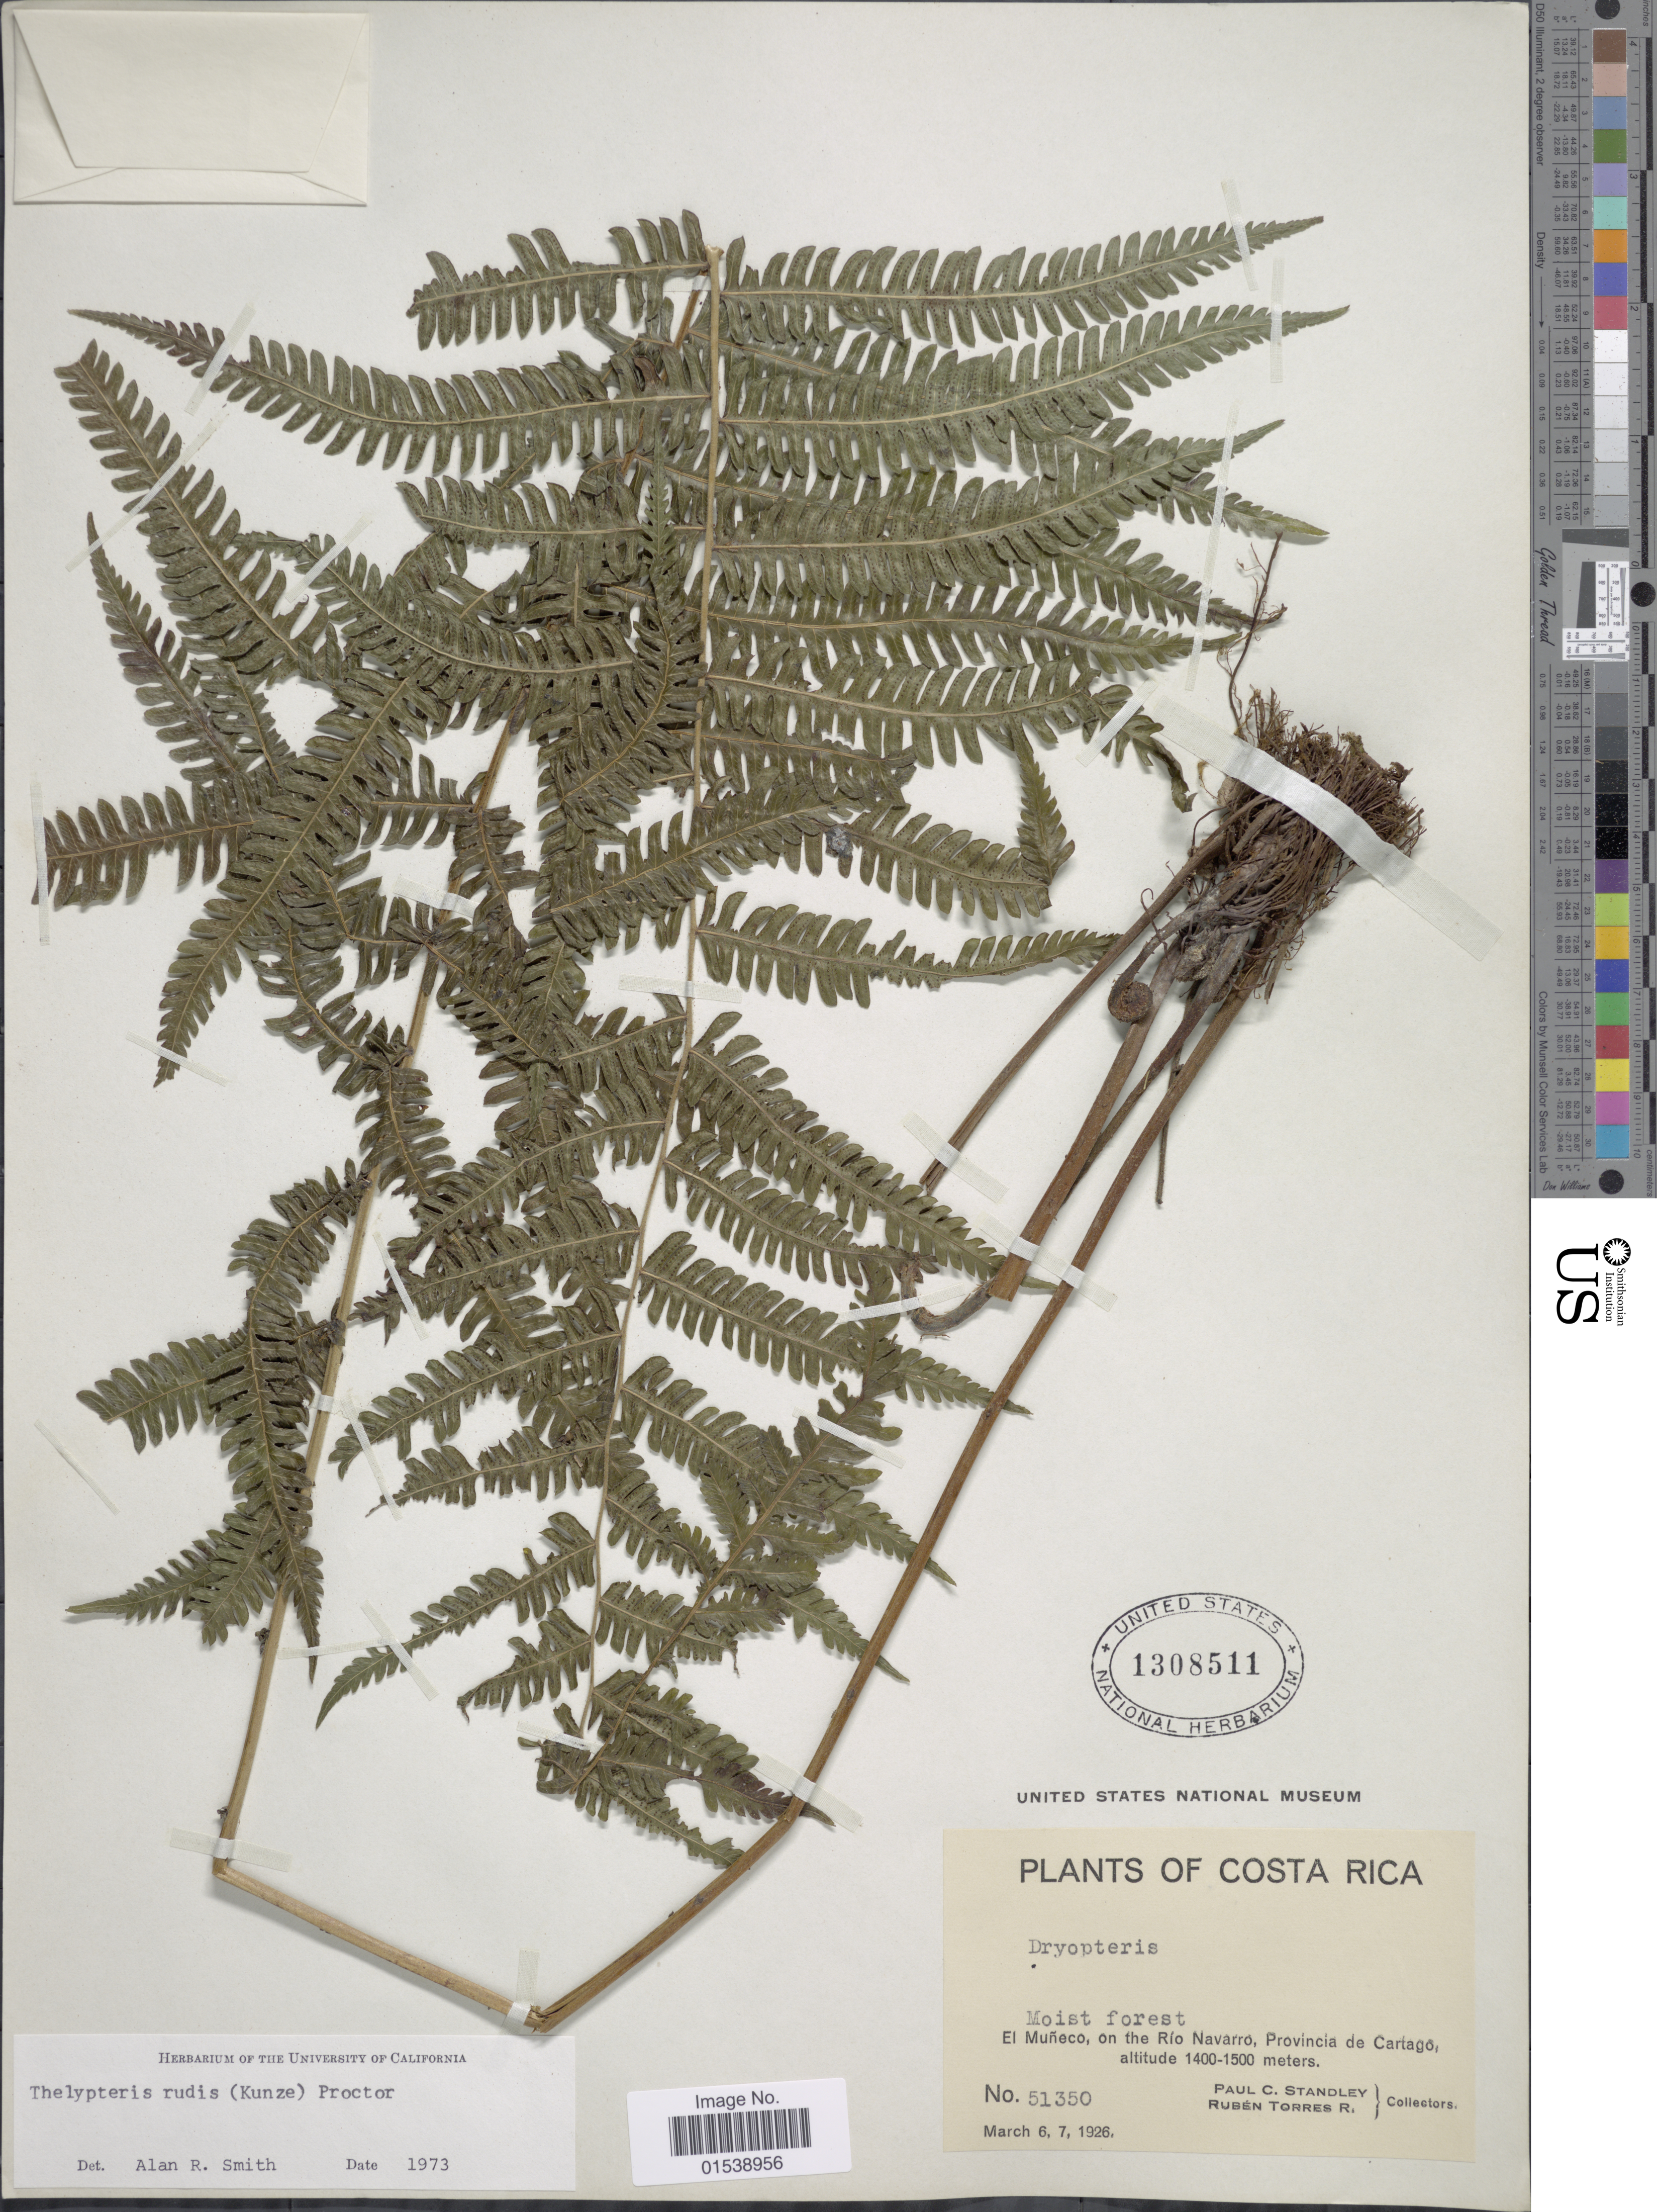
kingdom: Plantae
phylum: Tracheophyta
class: Polypodiopsida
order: Polypodiales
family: Thelypteridaceae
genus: Amauropelta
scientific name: Amauropelta rudis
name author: (Kunze) Pic. Serm.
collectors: P. C. Standley & R. Torres Rojas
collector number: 51350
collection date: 1926-03-06/1926-03-07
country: Costa Rica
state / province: Cartago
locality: El Muneco, on the Rio Navarro, Provincia de Cartago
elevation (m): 1400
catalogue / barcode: US 1308511